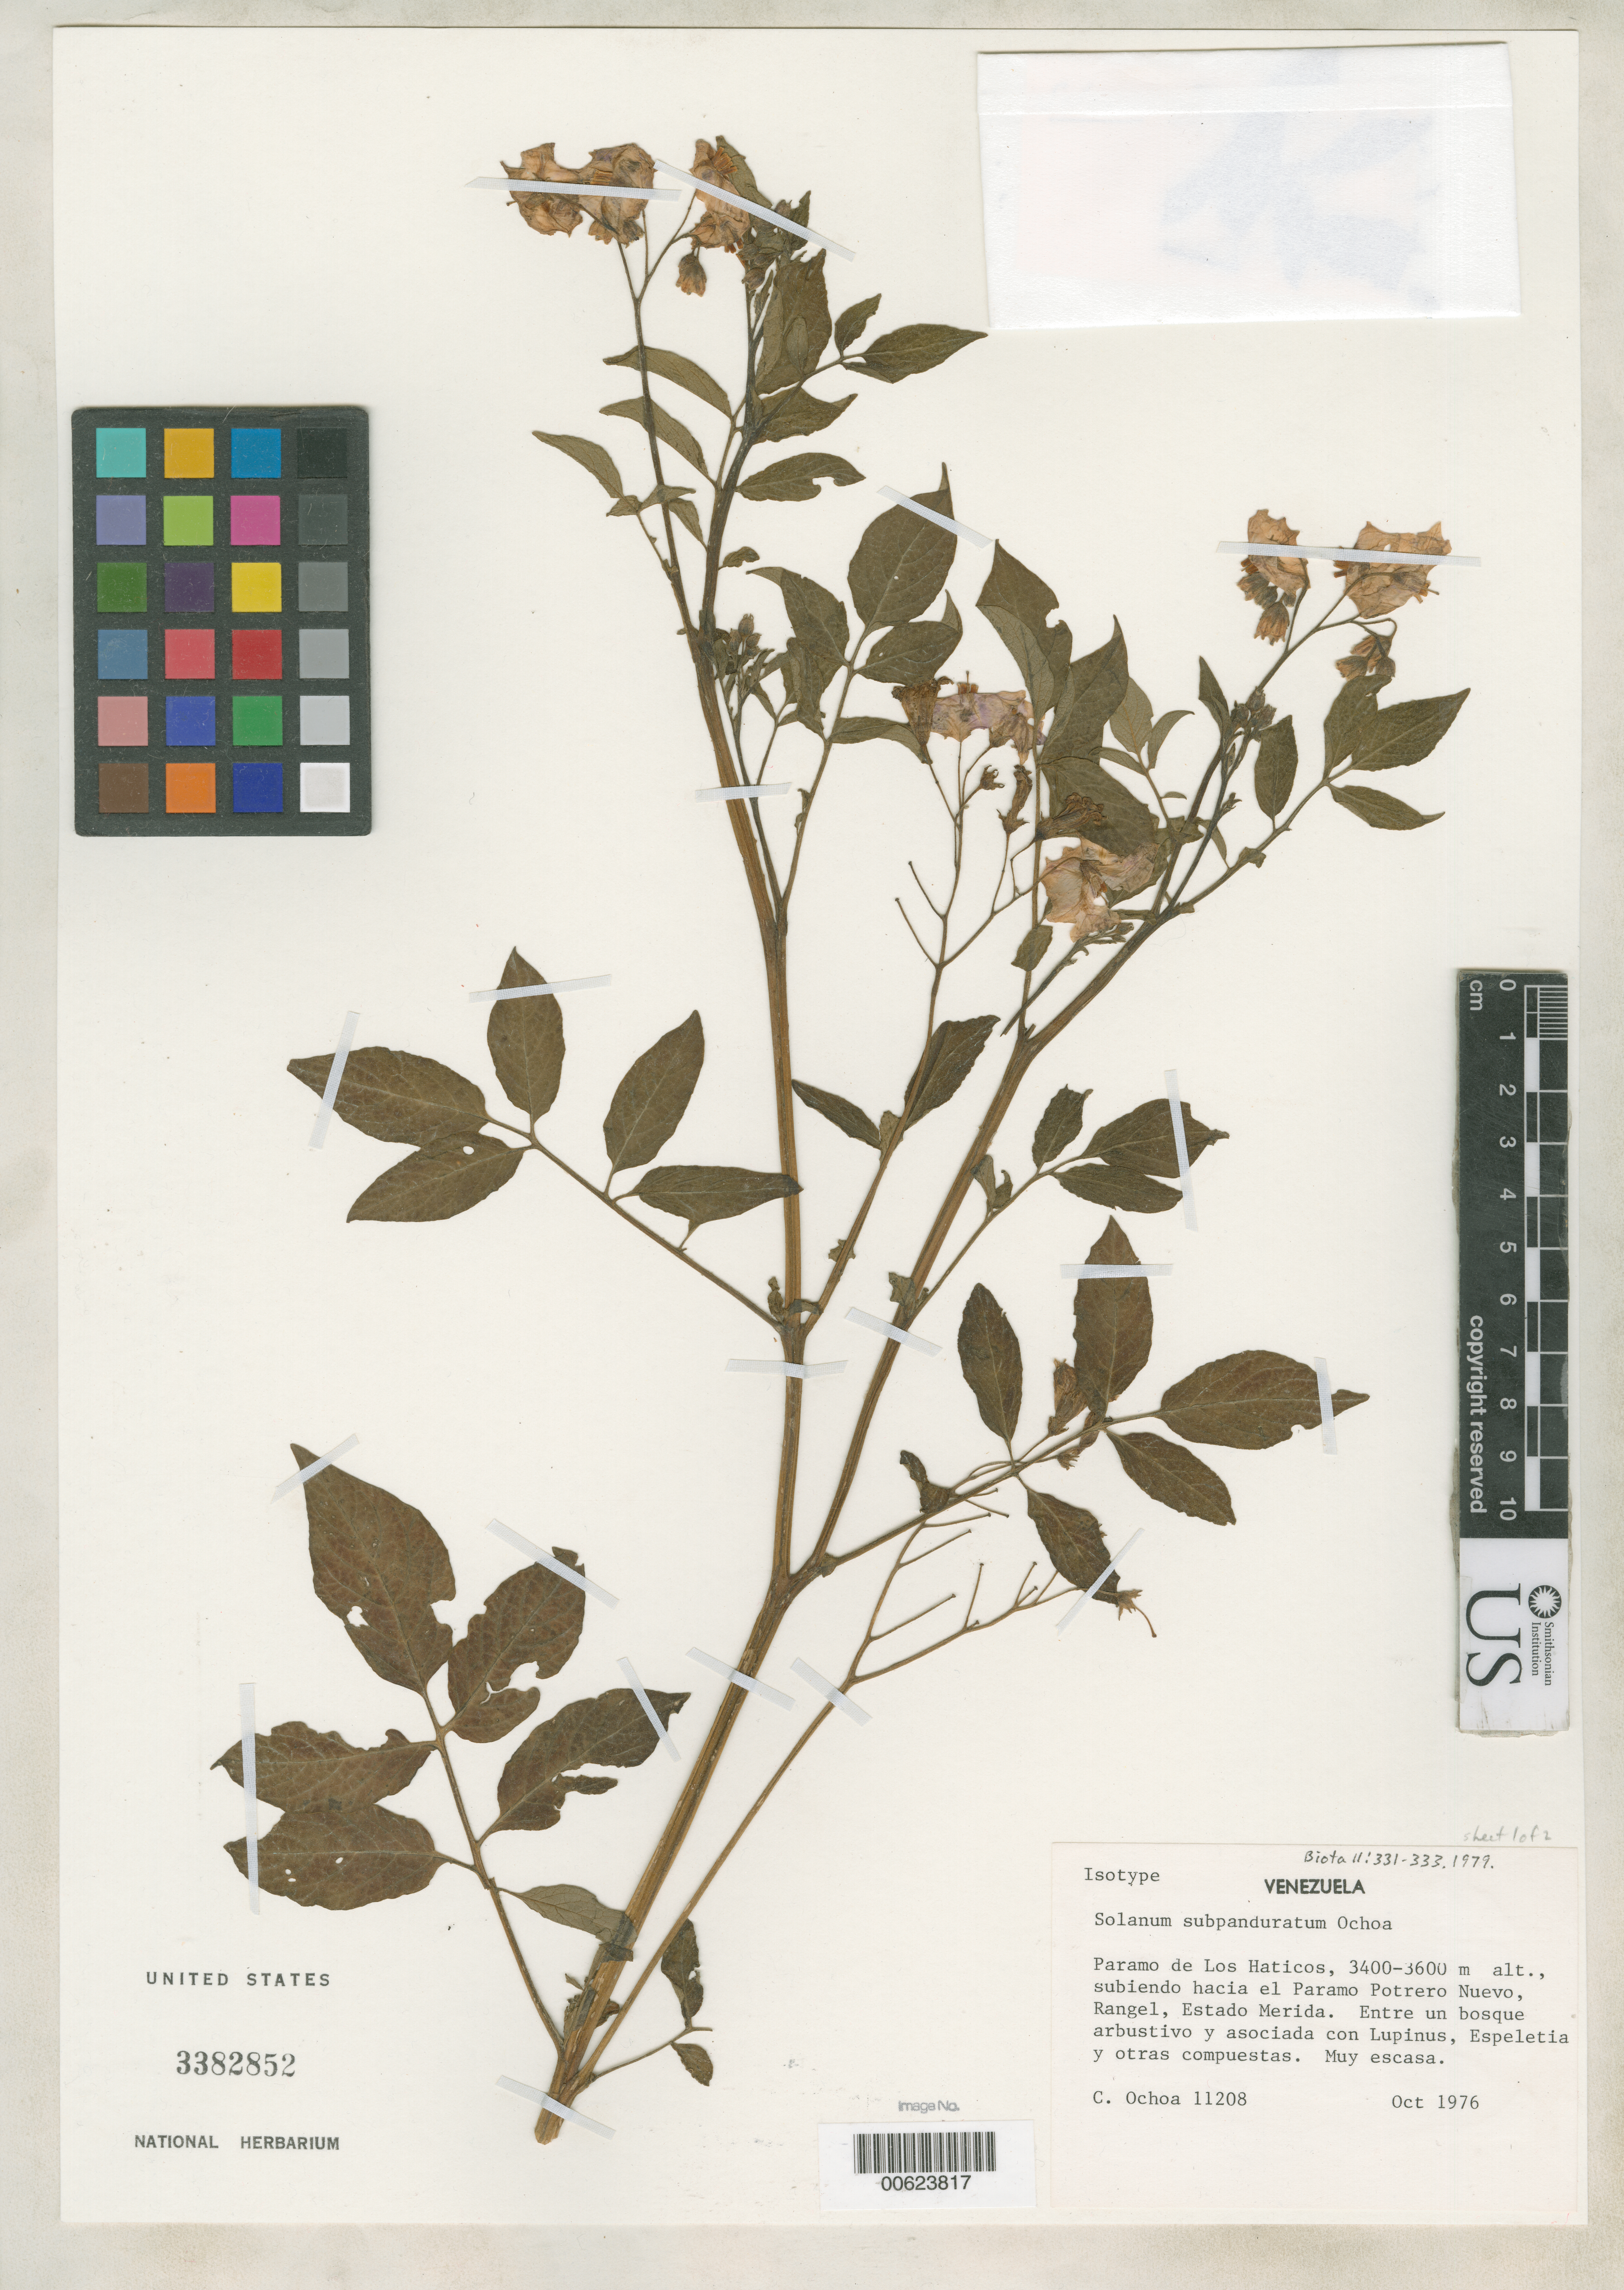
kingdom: Plantae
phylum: Tracheophyta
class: Magnoliopsida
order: Solanales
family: Solanaceae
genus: Solanum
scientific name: Solanum subpanduratum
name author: Ochoa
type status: Isotype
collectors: C. M. Ochoa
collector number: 11208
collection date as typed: Oct 1976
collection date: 1976-10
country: Venezuela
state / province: Mérida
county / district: Rangel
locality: Paramo de Los Haticos, subiendo Hacia El Paramo Potrero Nuevo, Rangel.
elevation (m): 3400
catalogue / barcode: US 3382852